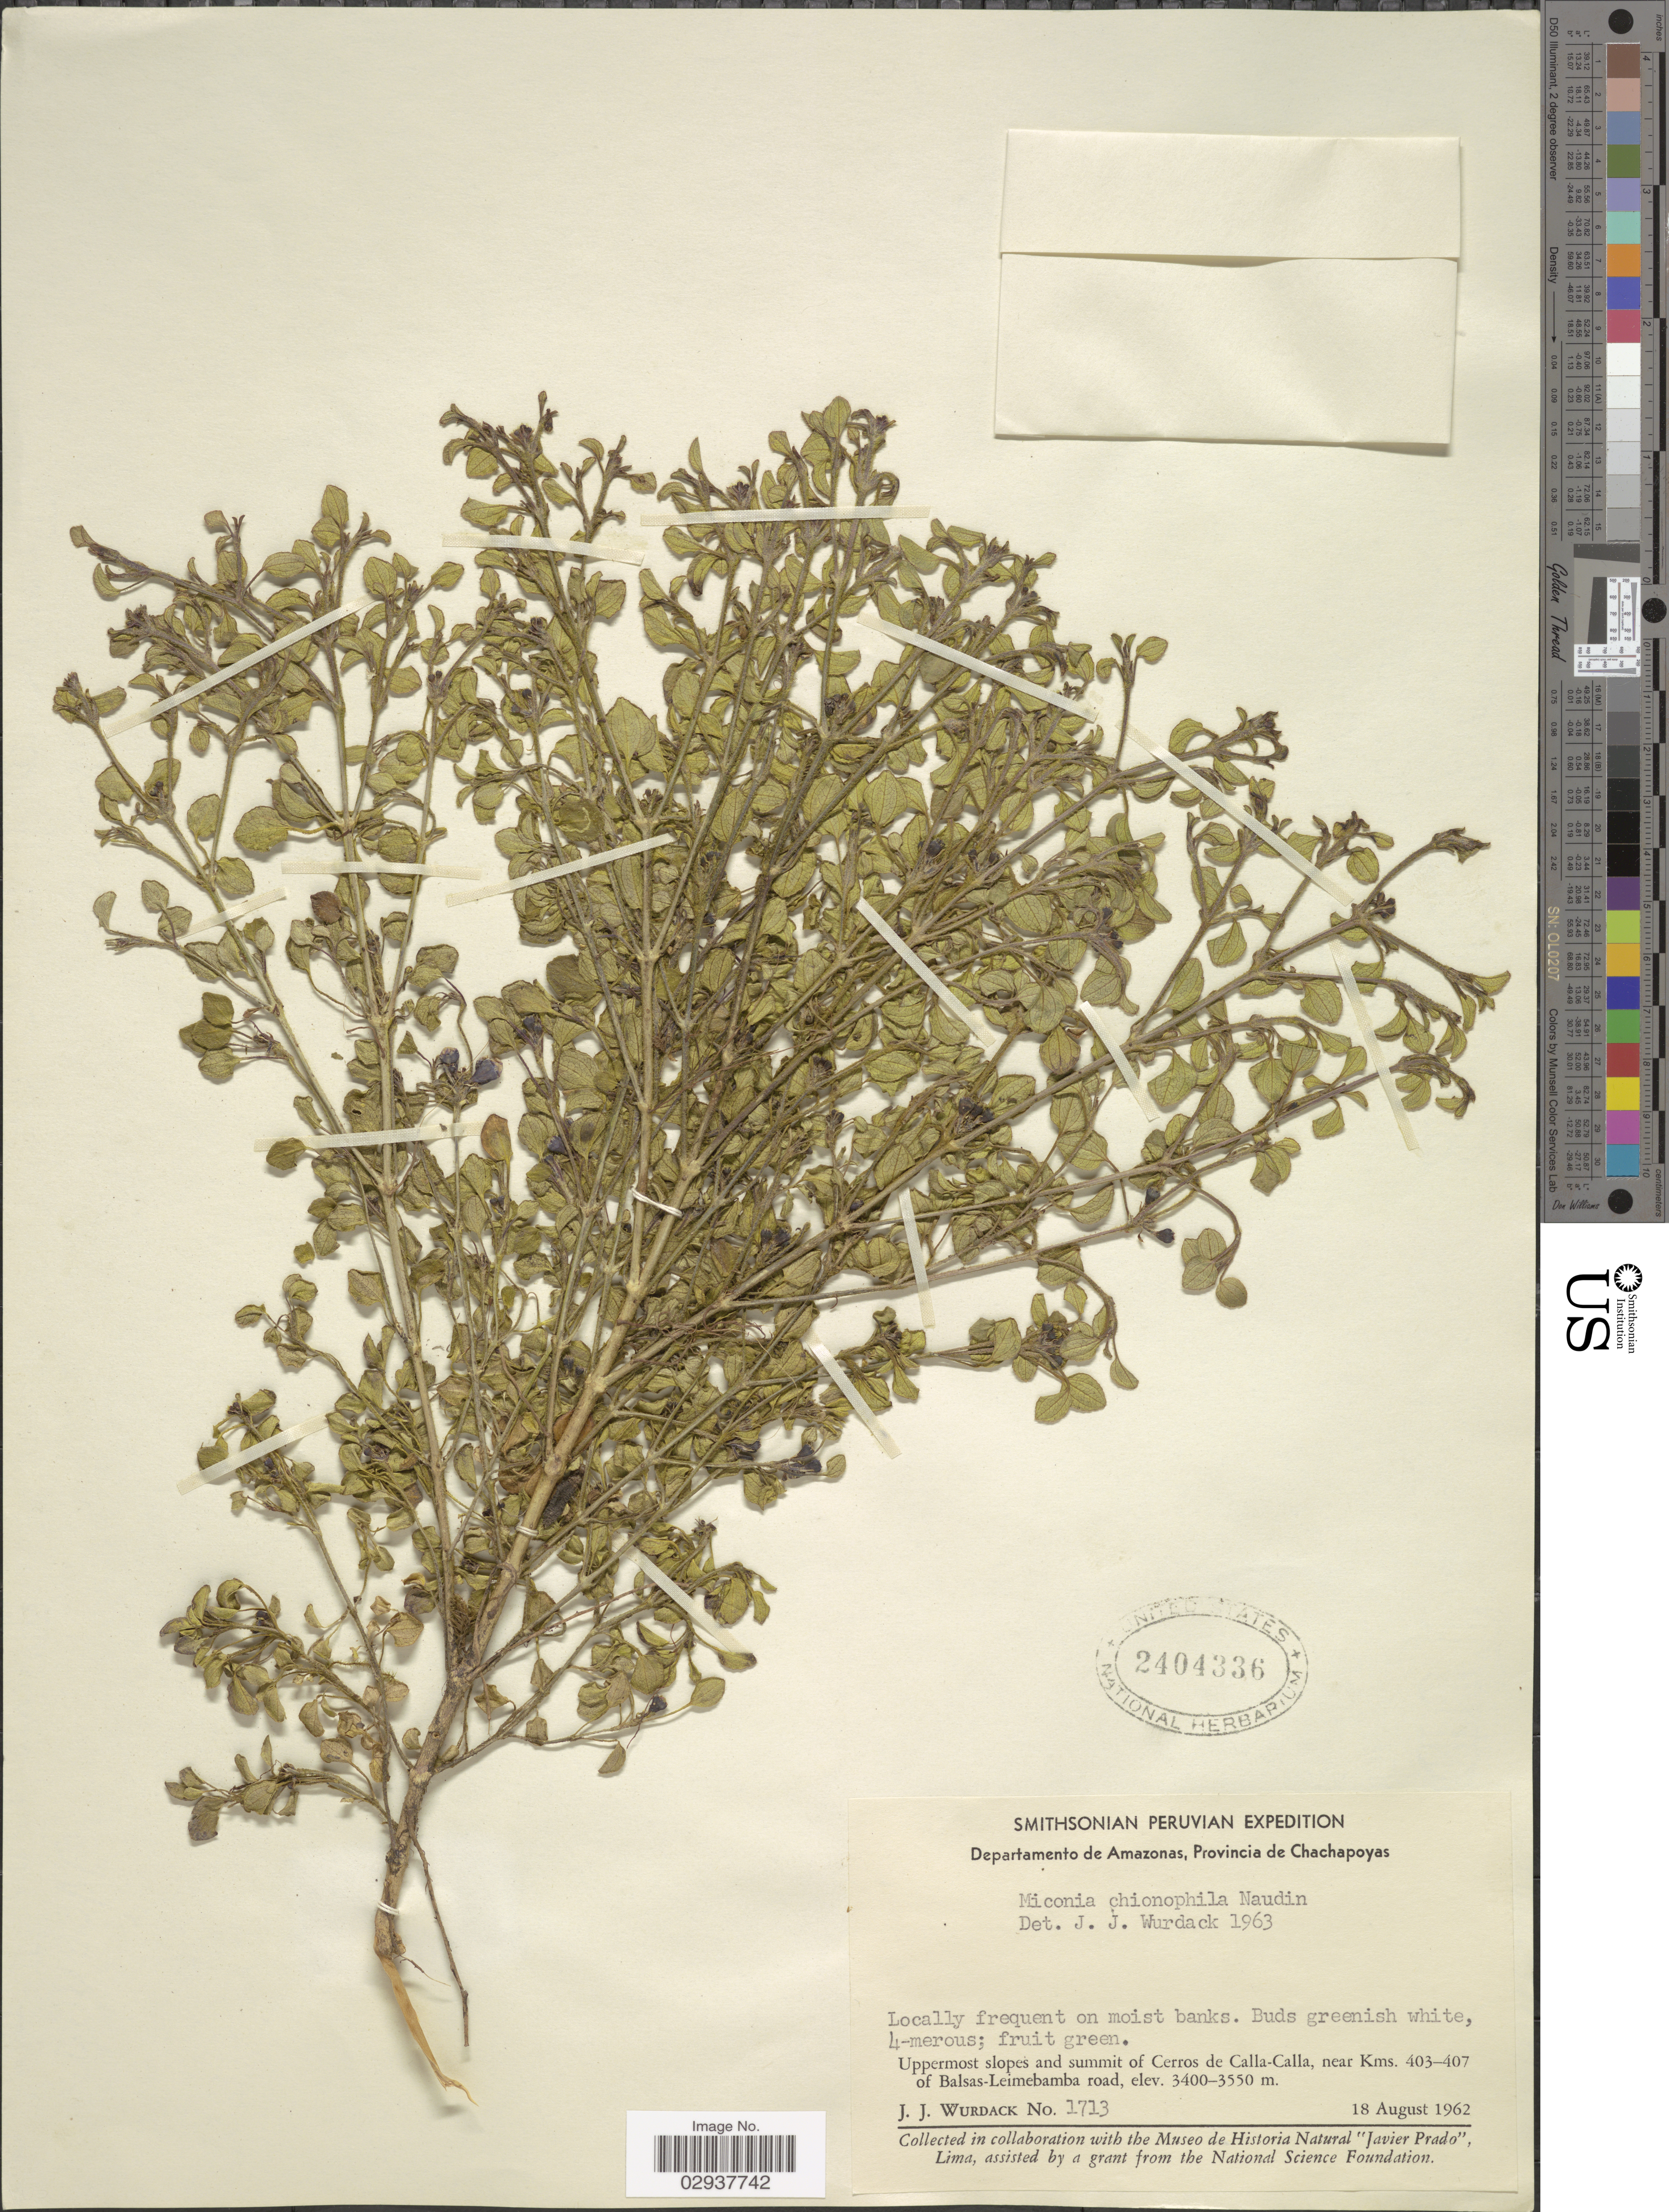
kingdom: Plantae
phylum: Tracheophyta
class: Magnoliopsida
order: Myrtales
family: Melastomataceae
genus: Miconia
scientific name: Miconia chionophila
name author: Naudin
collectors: J. J. Wurdack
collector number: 1713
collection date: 1962-08-18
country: Peru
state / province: Amazonas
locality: Departamento Amazonas, Provincia de Chachapoyas. Uppermost slopes and summit of Cerro de Calla-Calla, near Kms. 403-407 of Balsas-Leimebamba road.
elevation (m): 3400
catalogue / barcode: US 2404336